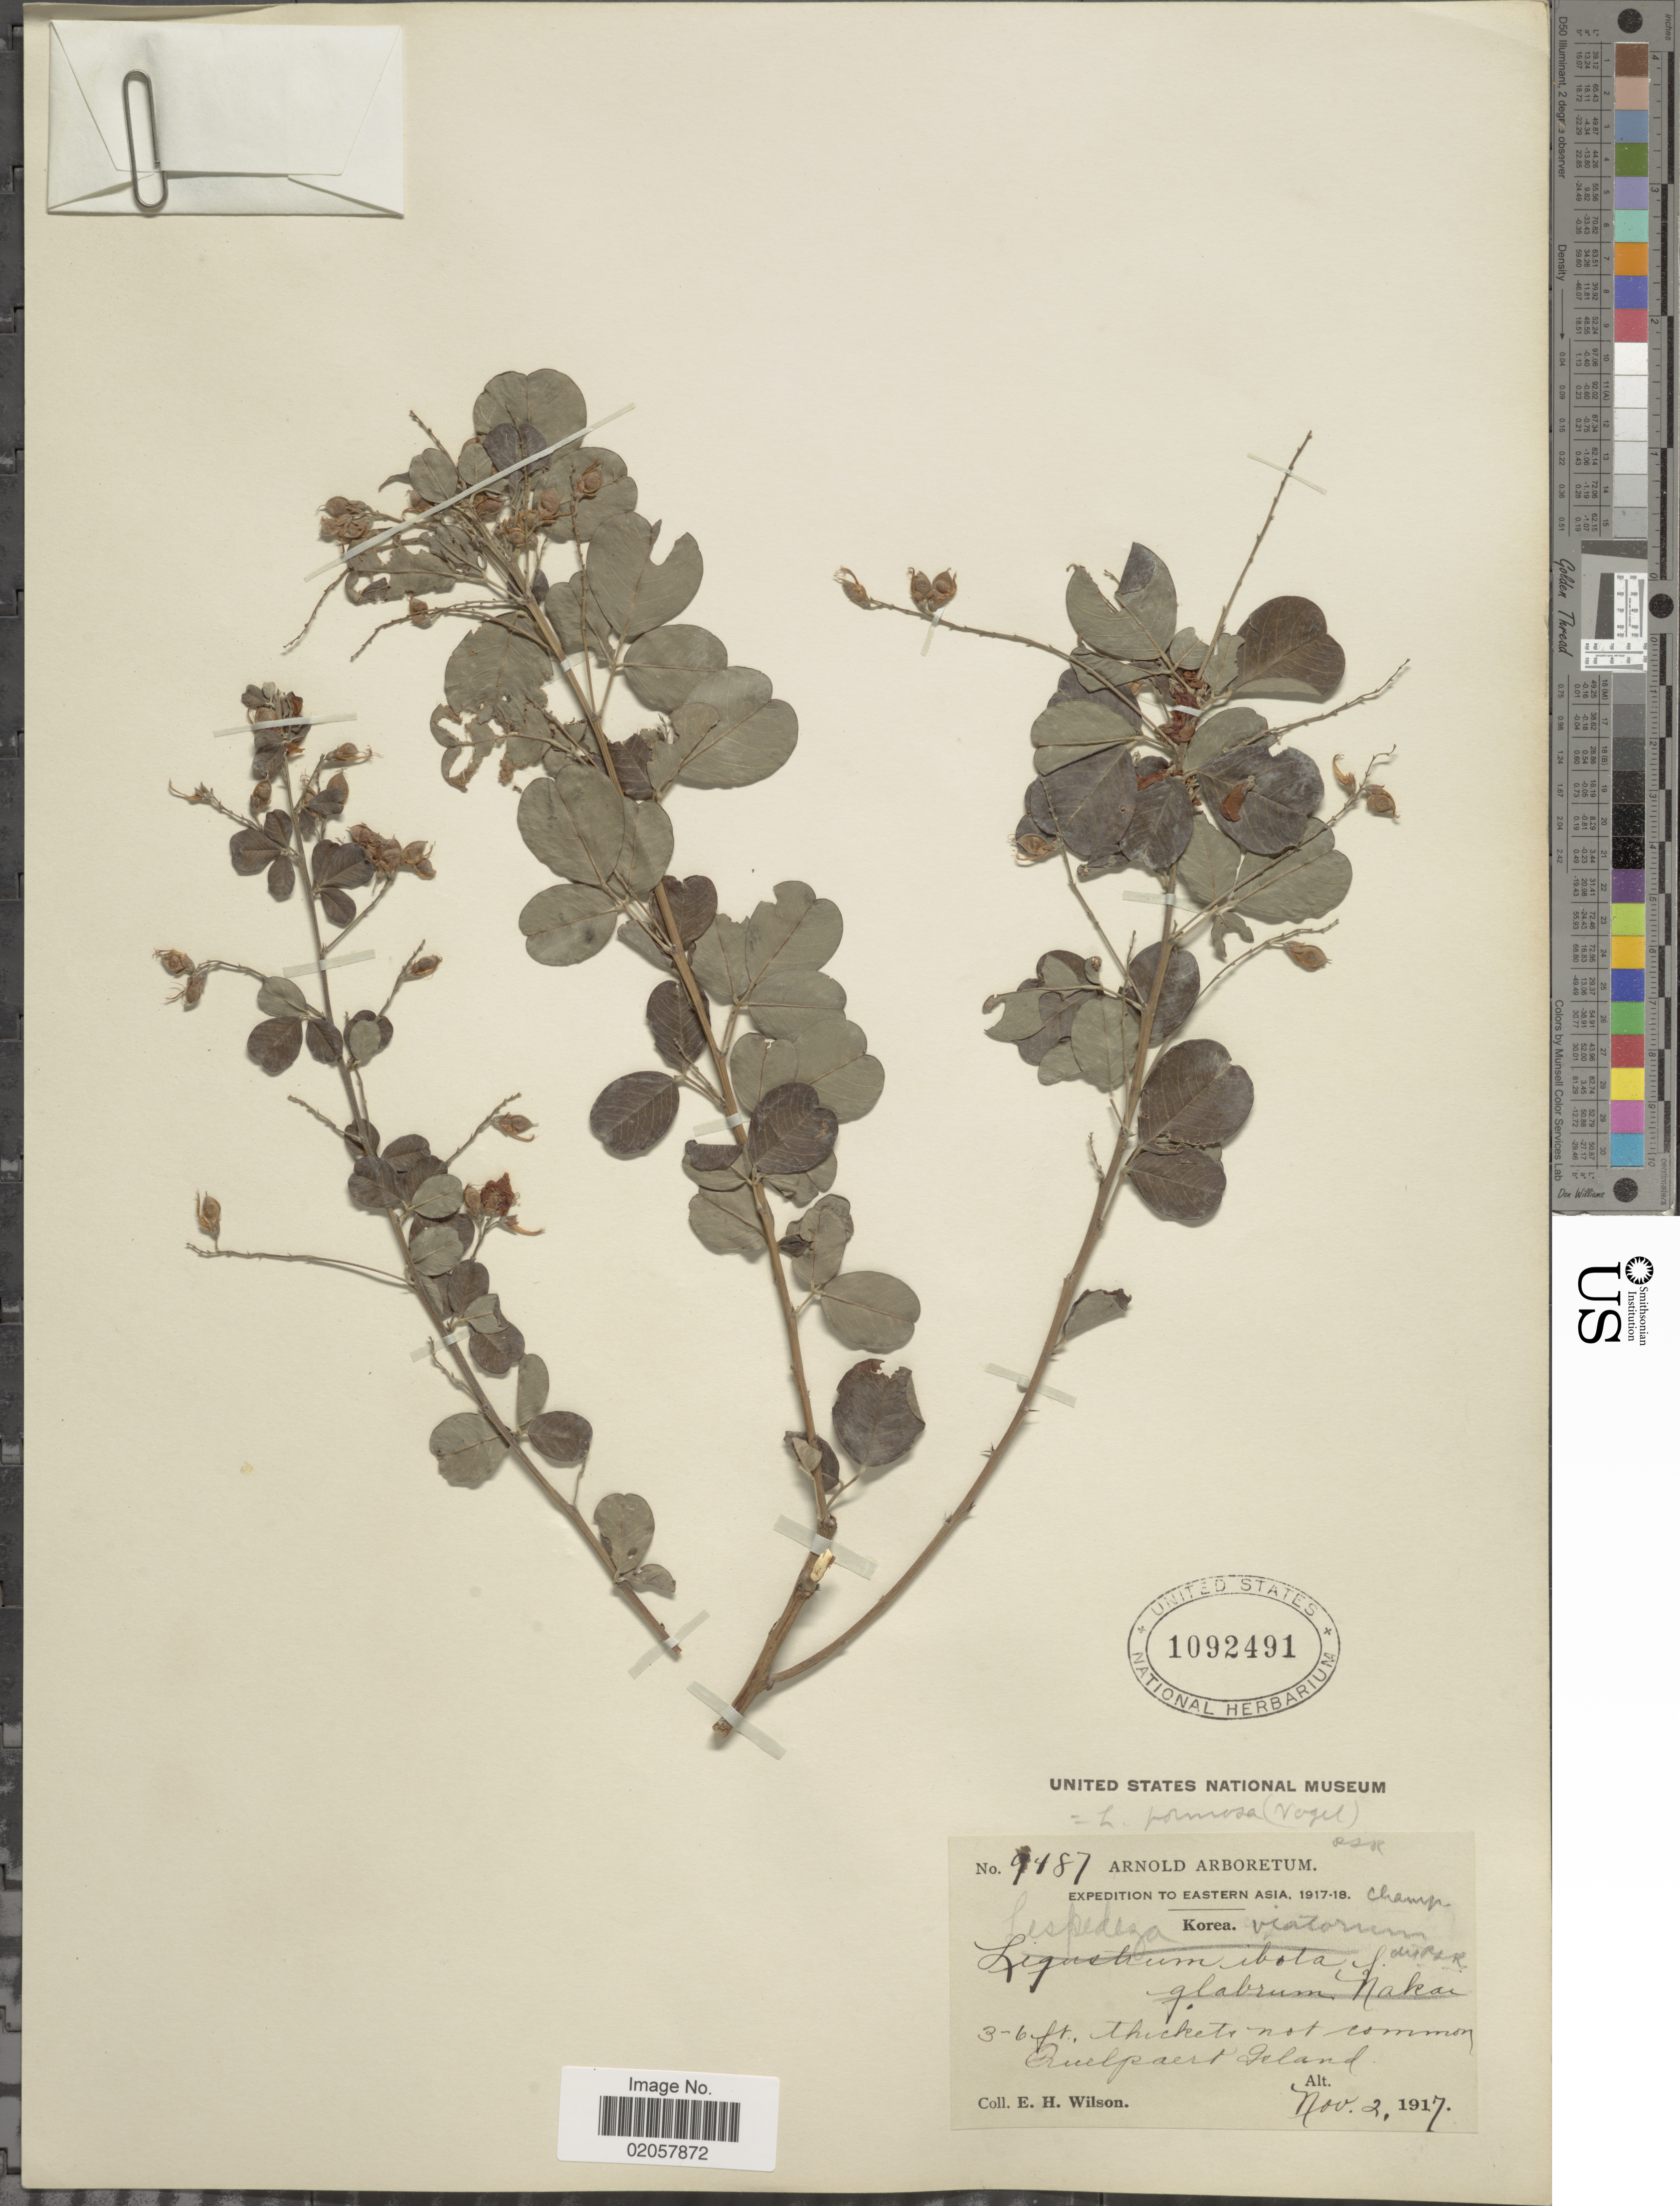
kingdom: Plantae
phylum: Tracheophyta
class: Magnoliopsida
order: Fabales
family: Fabaceae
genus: Lespedeza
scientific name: Lespedeza thunbergii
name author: (DC.) Nakai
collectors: E. Wilson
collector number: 9487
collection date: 1917-11-02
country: South Korea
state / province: Jeju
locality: Eastern Asia, Quelpaert Island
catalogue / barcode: US 1092491